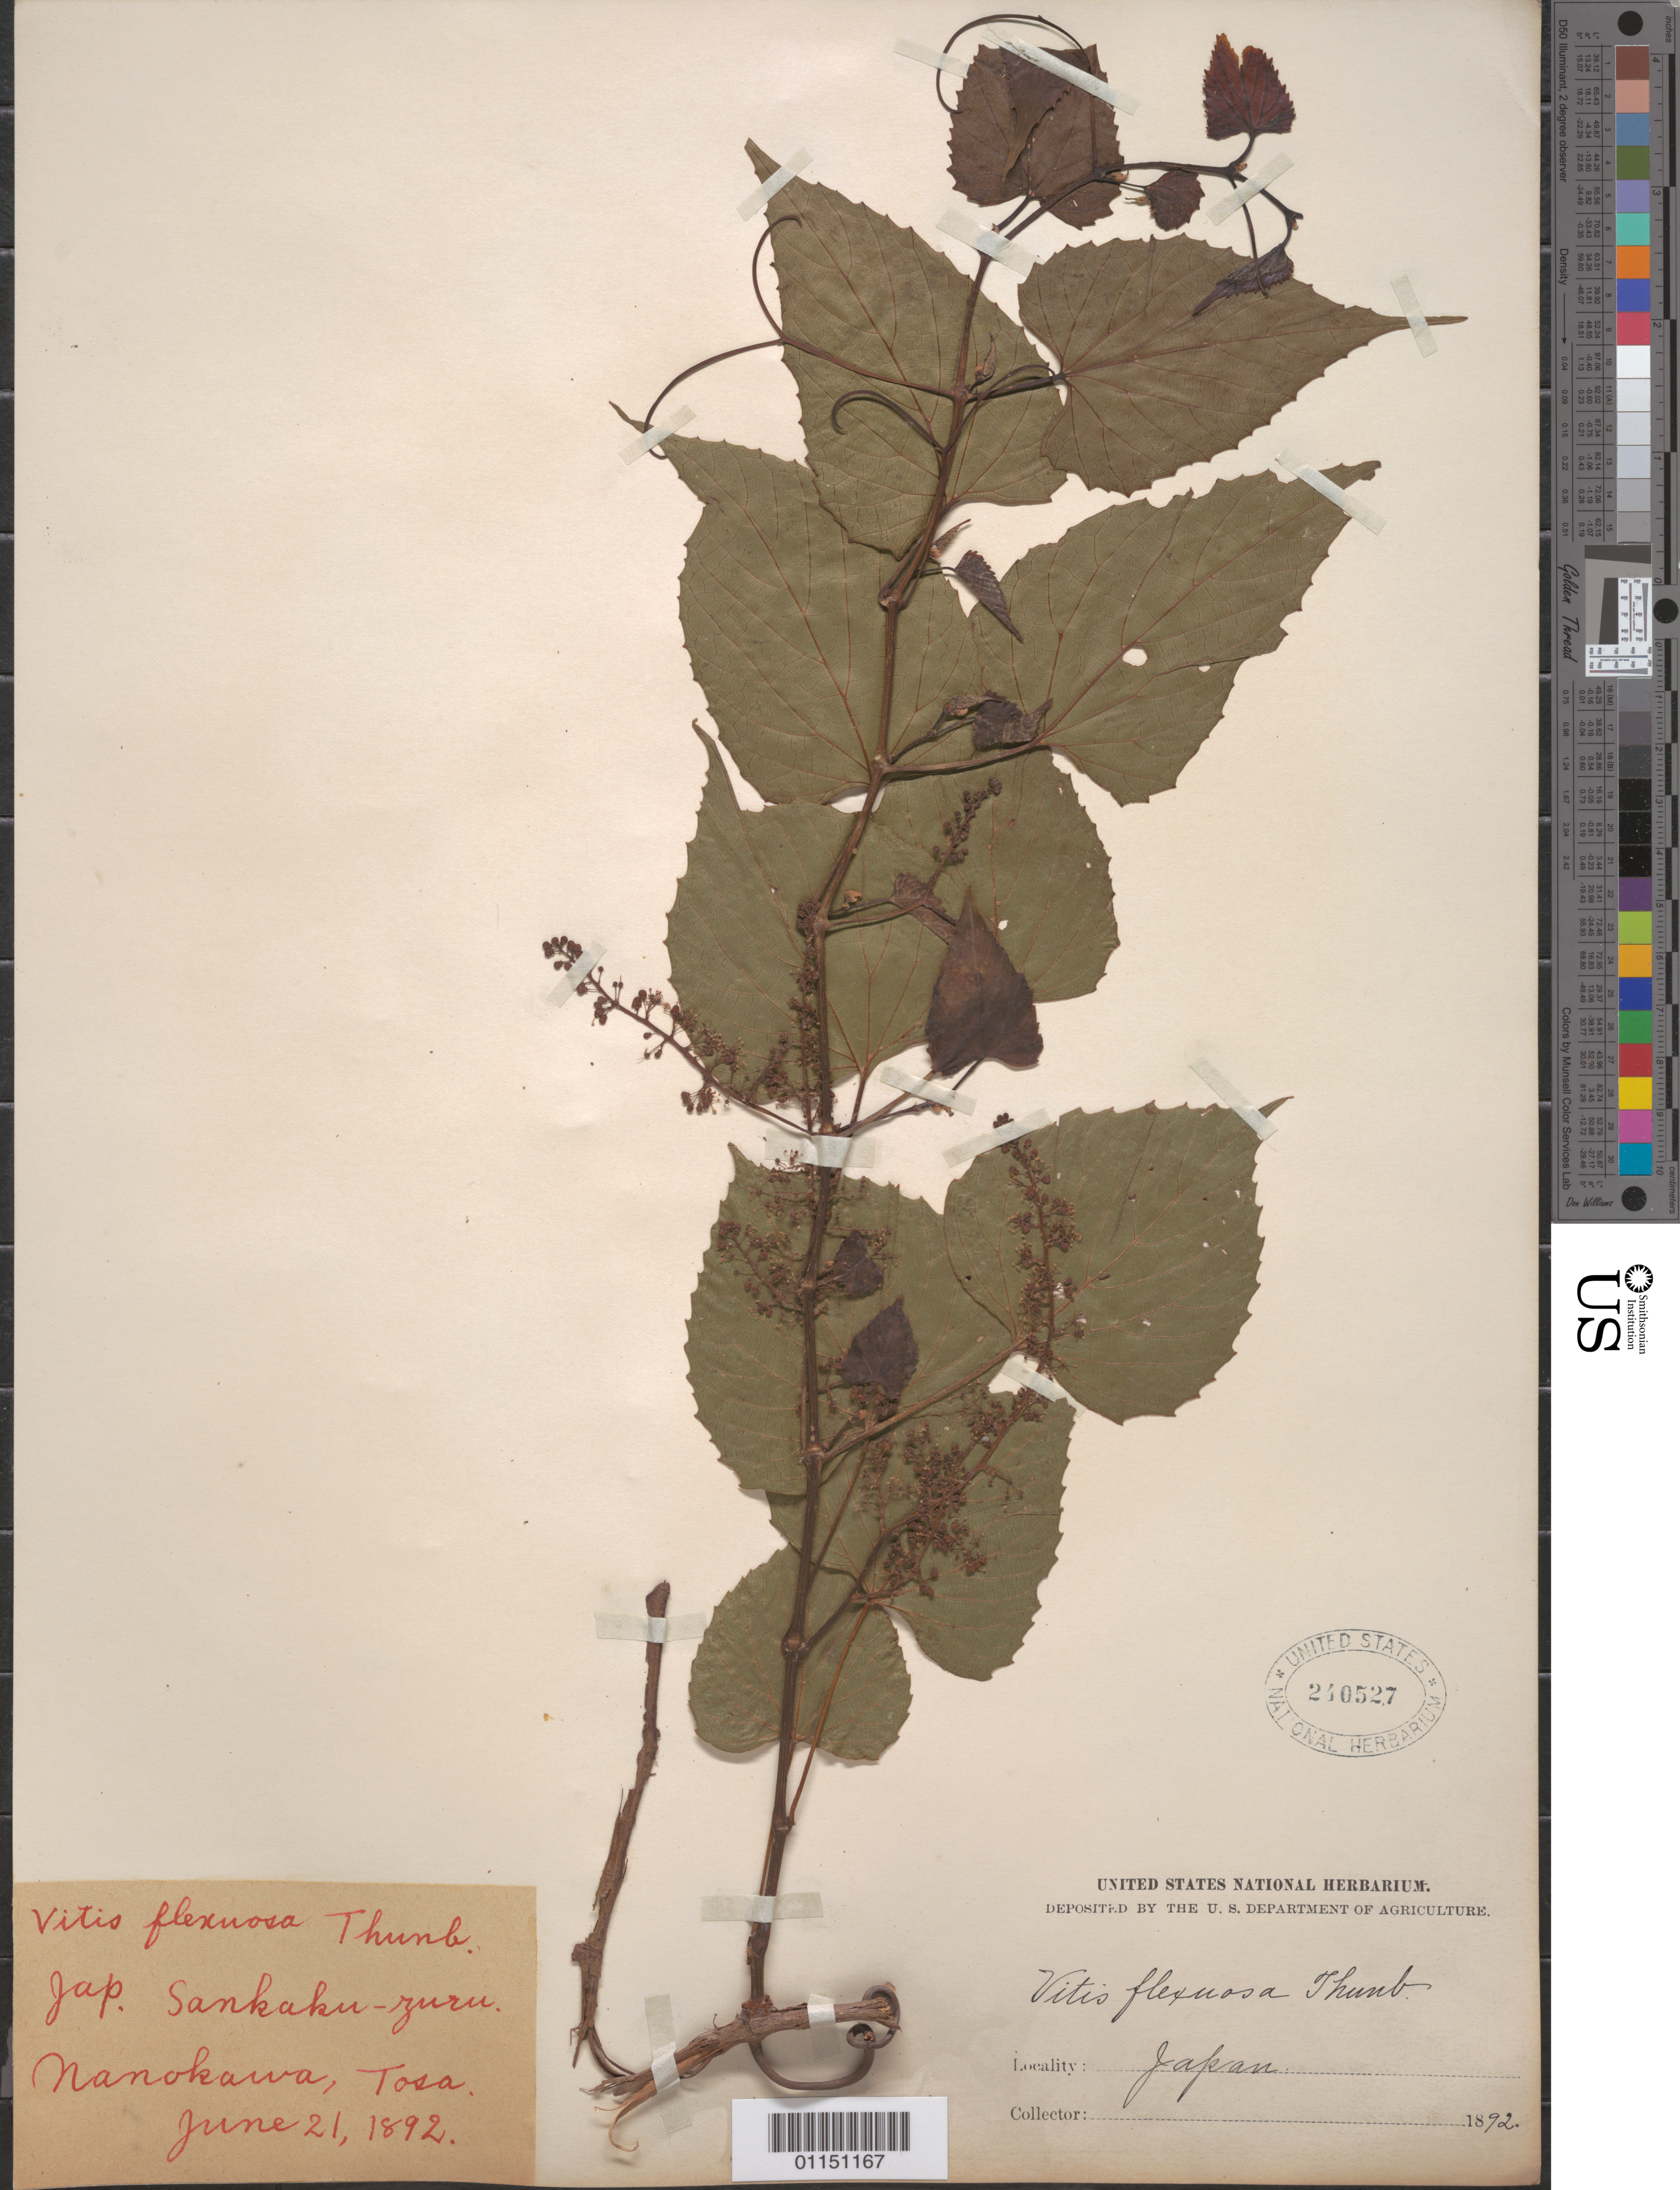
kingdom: Plantae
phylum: Tracheophyta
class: Magnoliopsida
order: Vitales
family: Vitaceae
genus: Vitis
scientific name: Vitis flexuosa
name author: Thunb.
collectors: T. Nanokawa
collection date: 1892-06-21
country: Japan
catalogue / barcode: US 240527